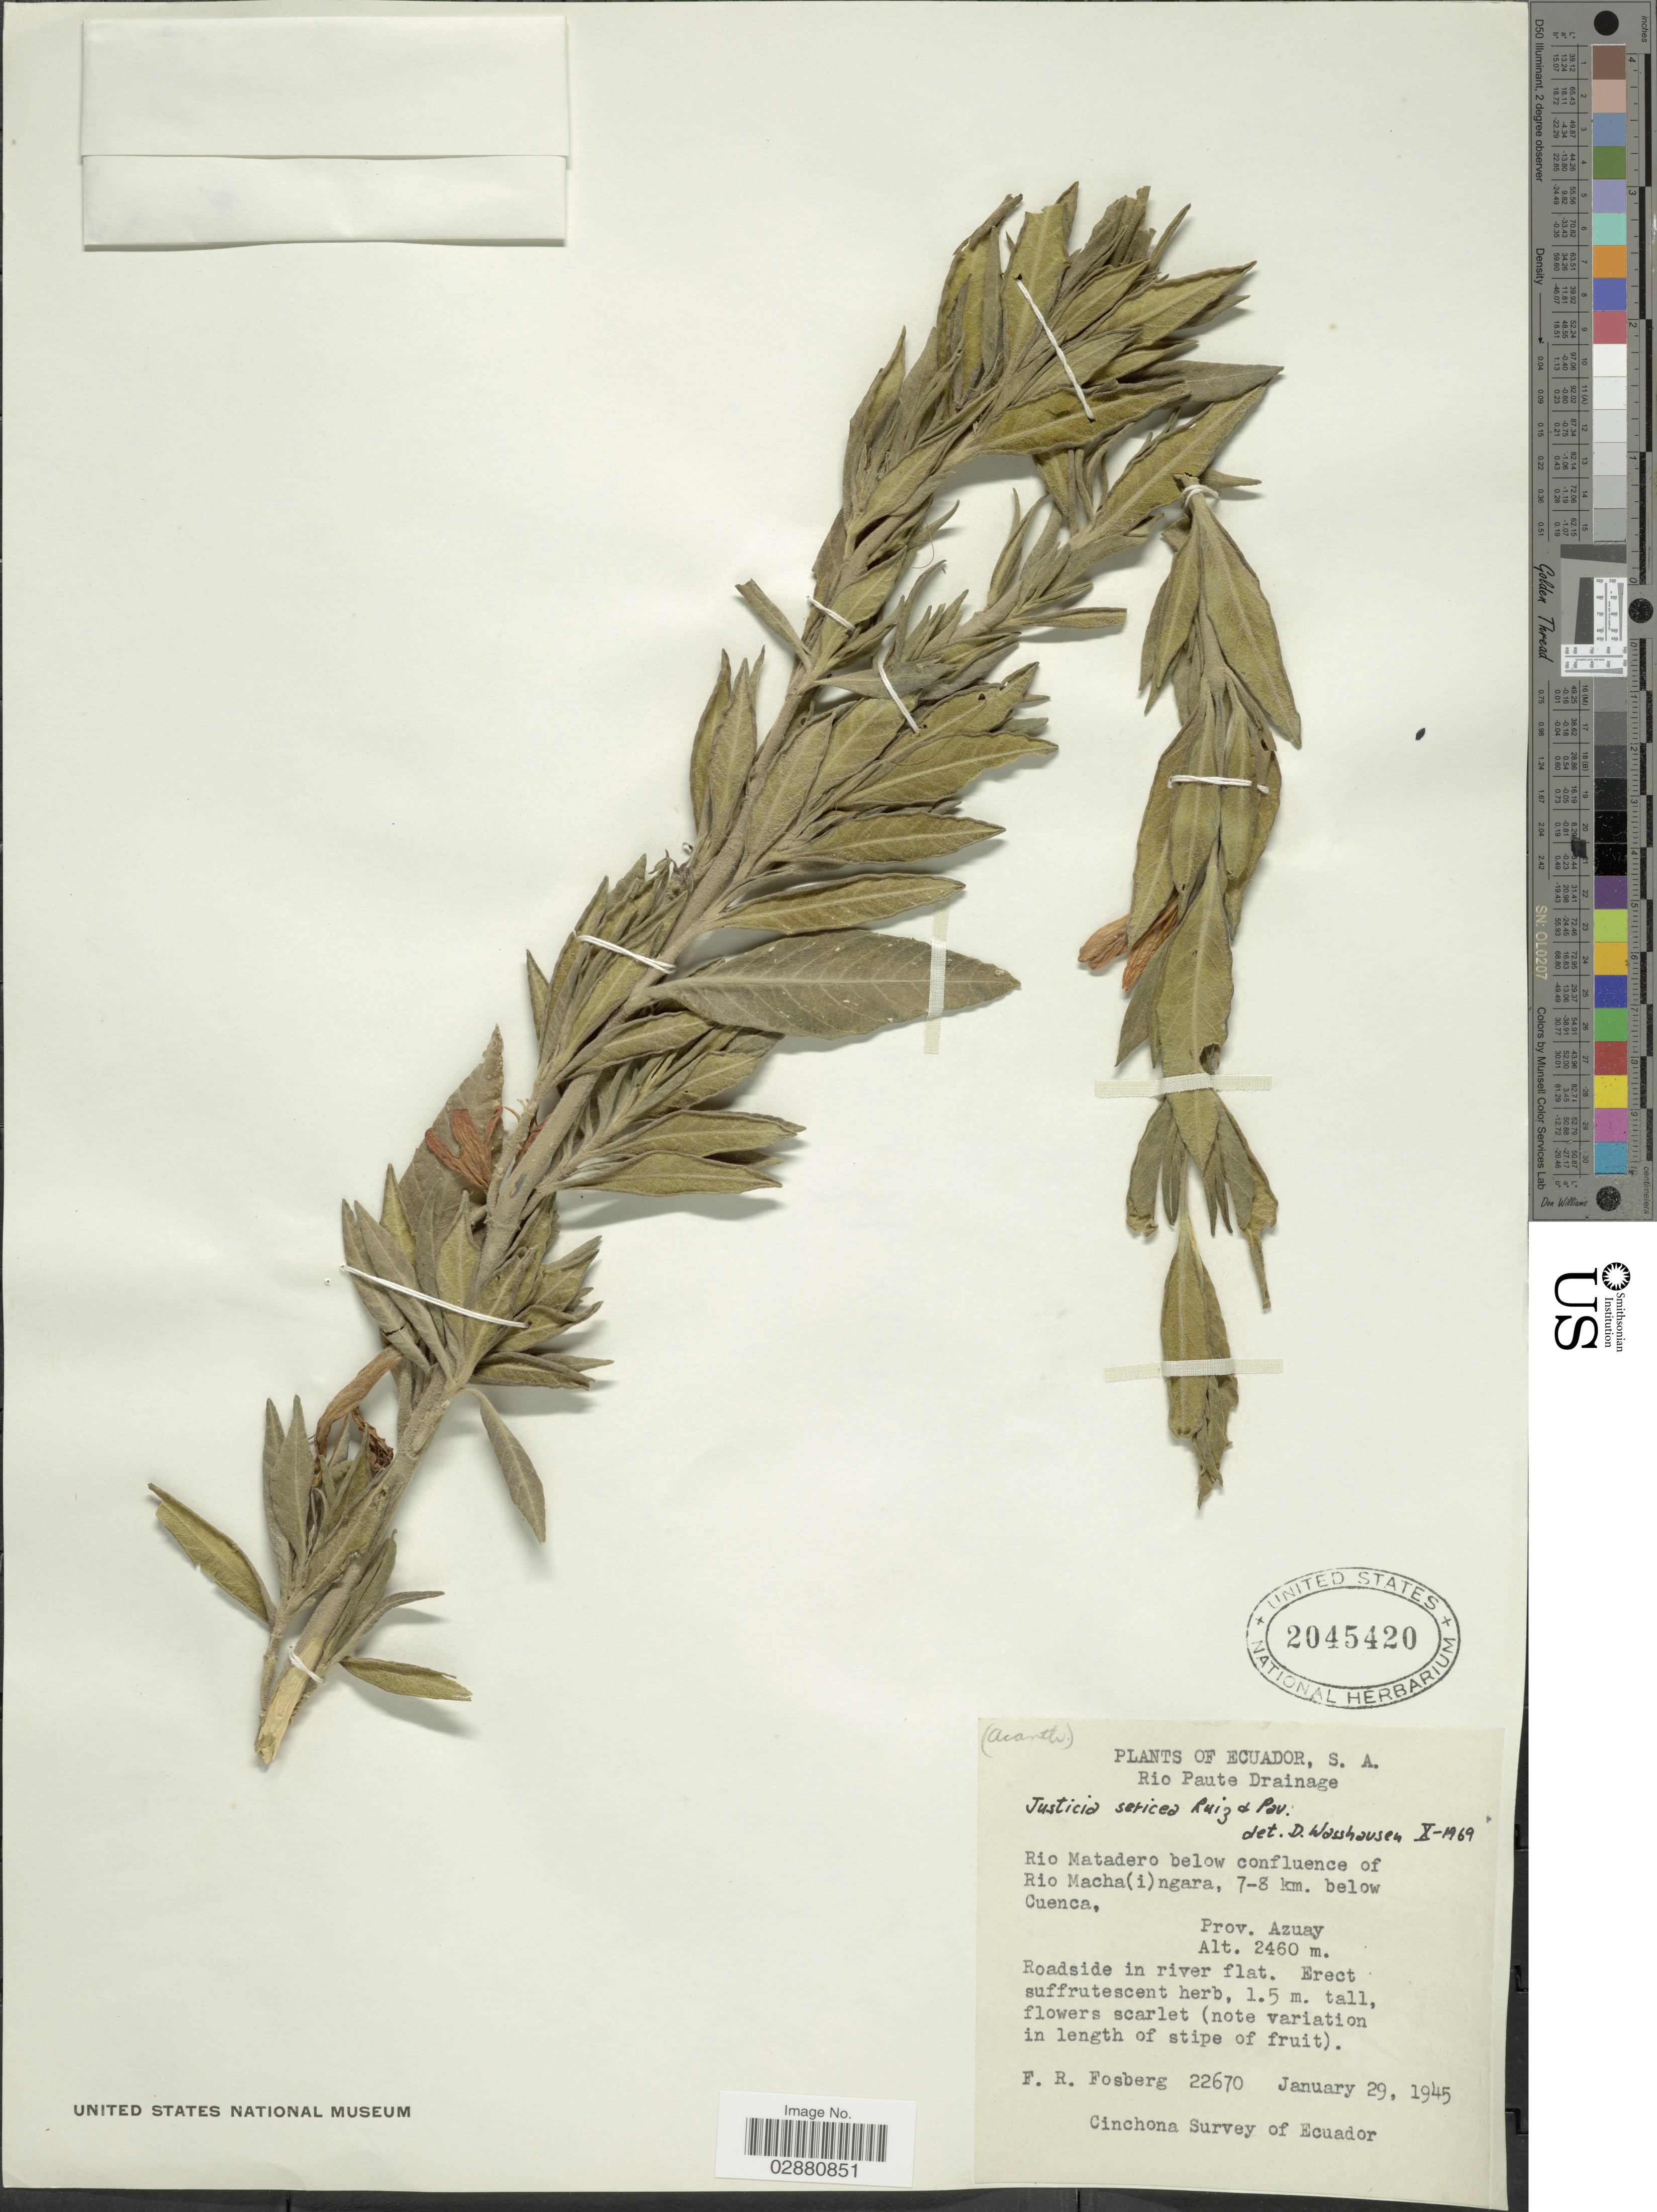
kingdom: Plantae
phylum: Tracheophyta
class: Magnoliopsida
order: Lamiales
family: Acanthaceae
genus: Justicia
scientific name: Justicia sericea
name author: Ruiz & Pav.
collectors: F. R. Fosberg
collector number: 22670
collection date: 1945-01-29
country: Ecuador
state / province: Azuay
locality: S.A. Rio Paute Drainage. Rio Matadero below confluence of Rio Macha(i)ngara, 7-8 km. below Cuenca, Prov. Azuay.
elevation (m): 2460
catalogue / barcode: US 2045420